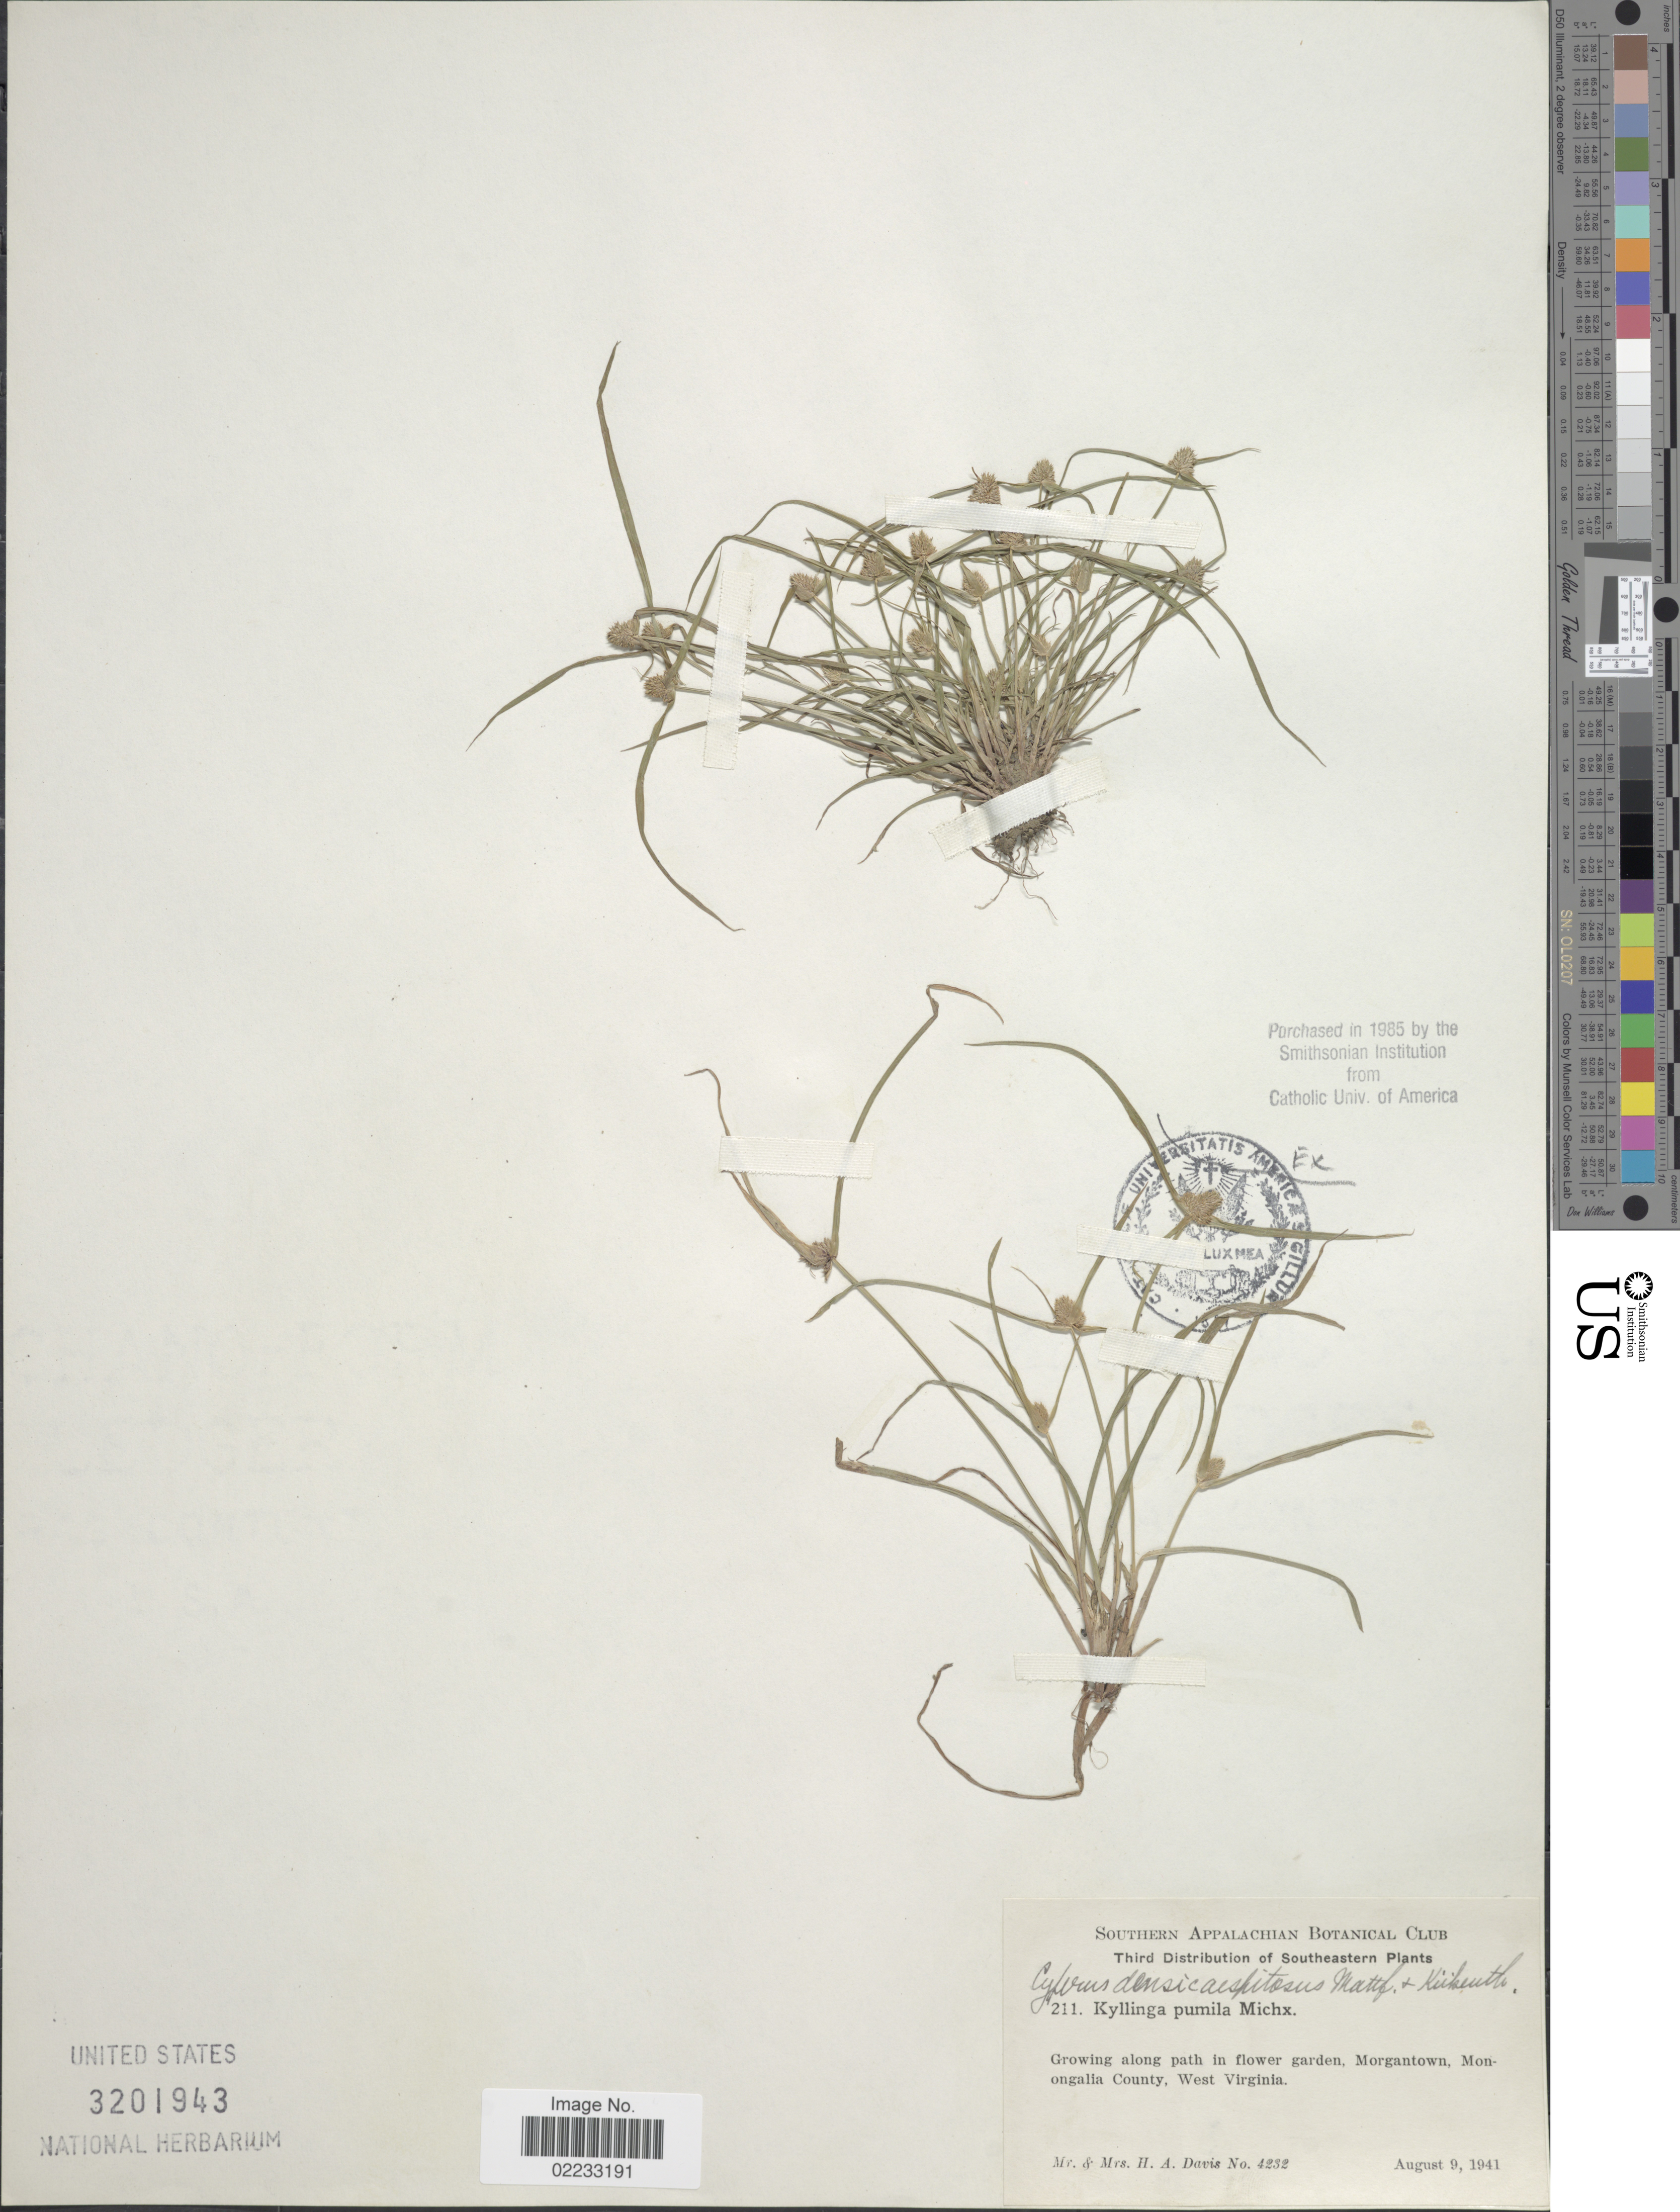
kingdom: Plantae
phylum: Tracheophyta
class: Liliopsida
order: Poales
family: Cyperaceae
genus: Cyperus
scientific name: Cyperus hortensis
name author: (Salzm. ex Steud.) Dorr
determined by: Strong, Mark T., (BOT), Smithsonian Institution - National Museum of Natural History (UNITED STATES)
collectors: H. Davis & H. Davis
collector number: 4232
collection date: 1941-08-09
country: United States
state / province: West Virginia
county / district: Monongalia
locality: Along path in flower garden, Morgantown, Mongalia County, Southern Appalachian. Southeastern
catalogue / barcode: US 3201943